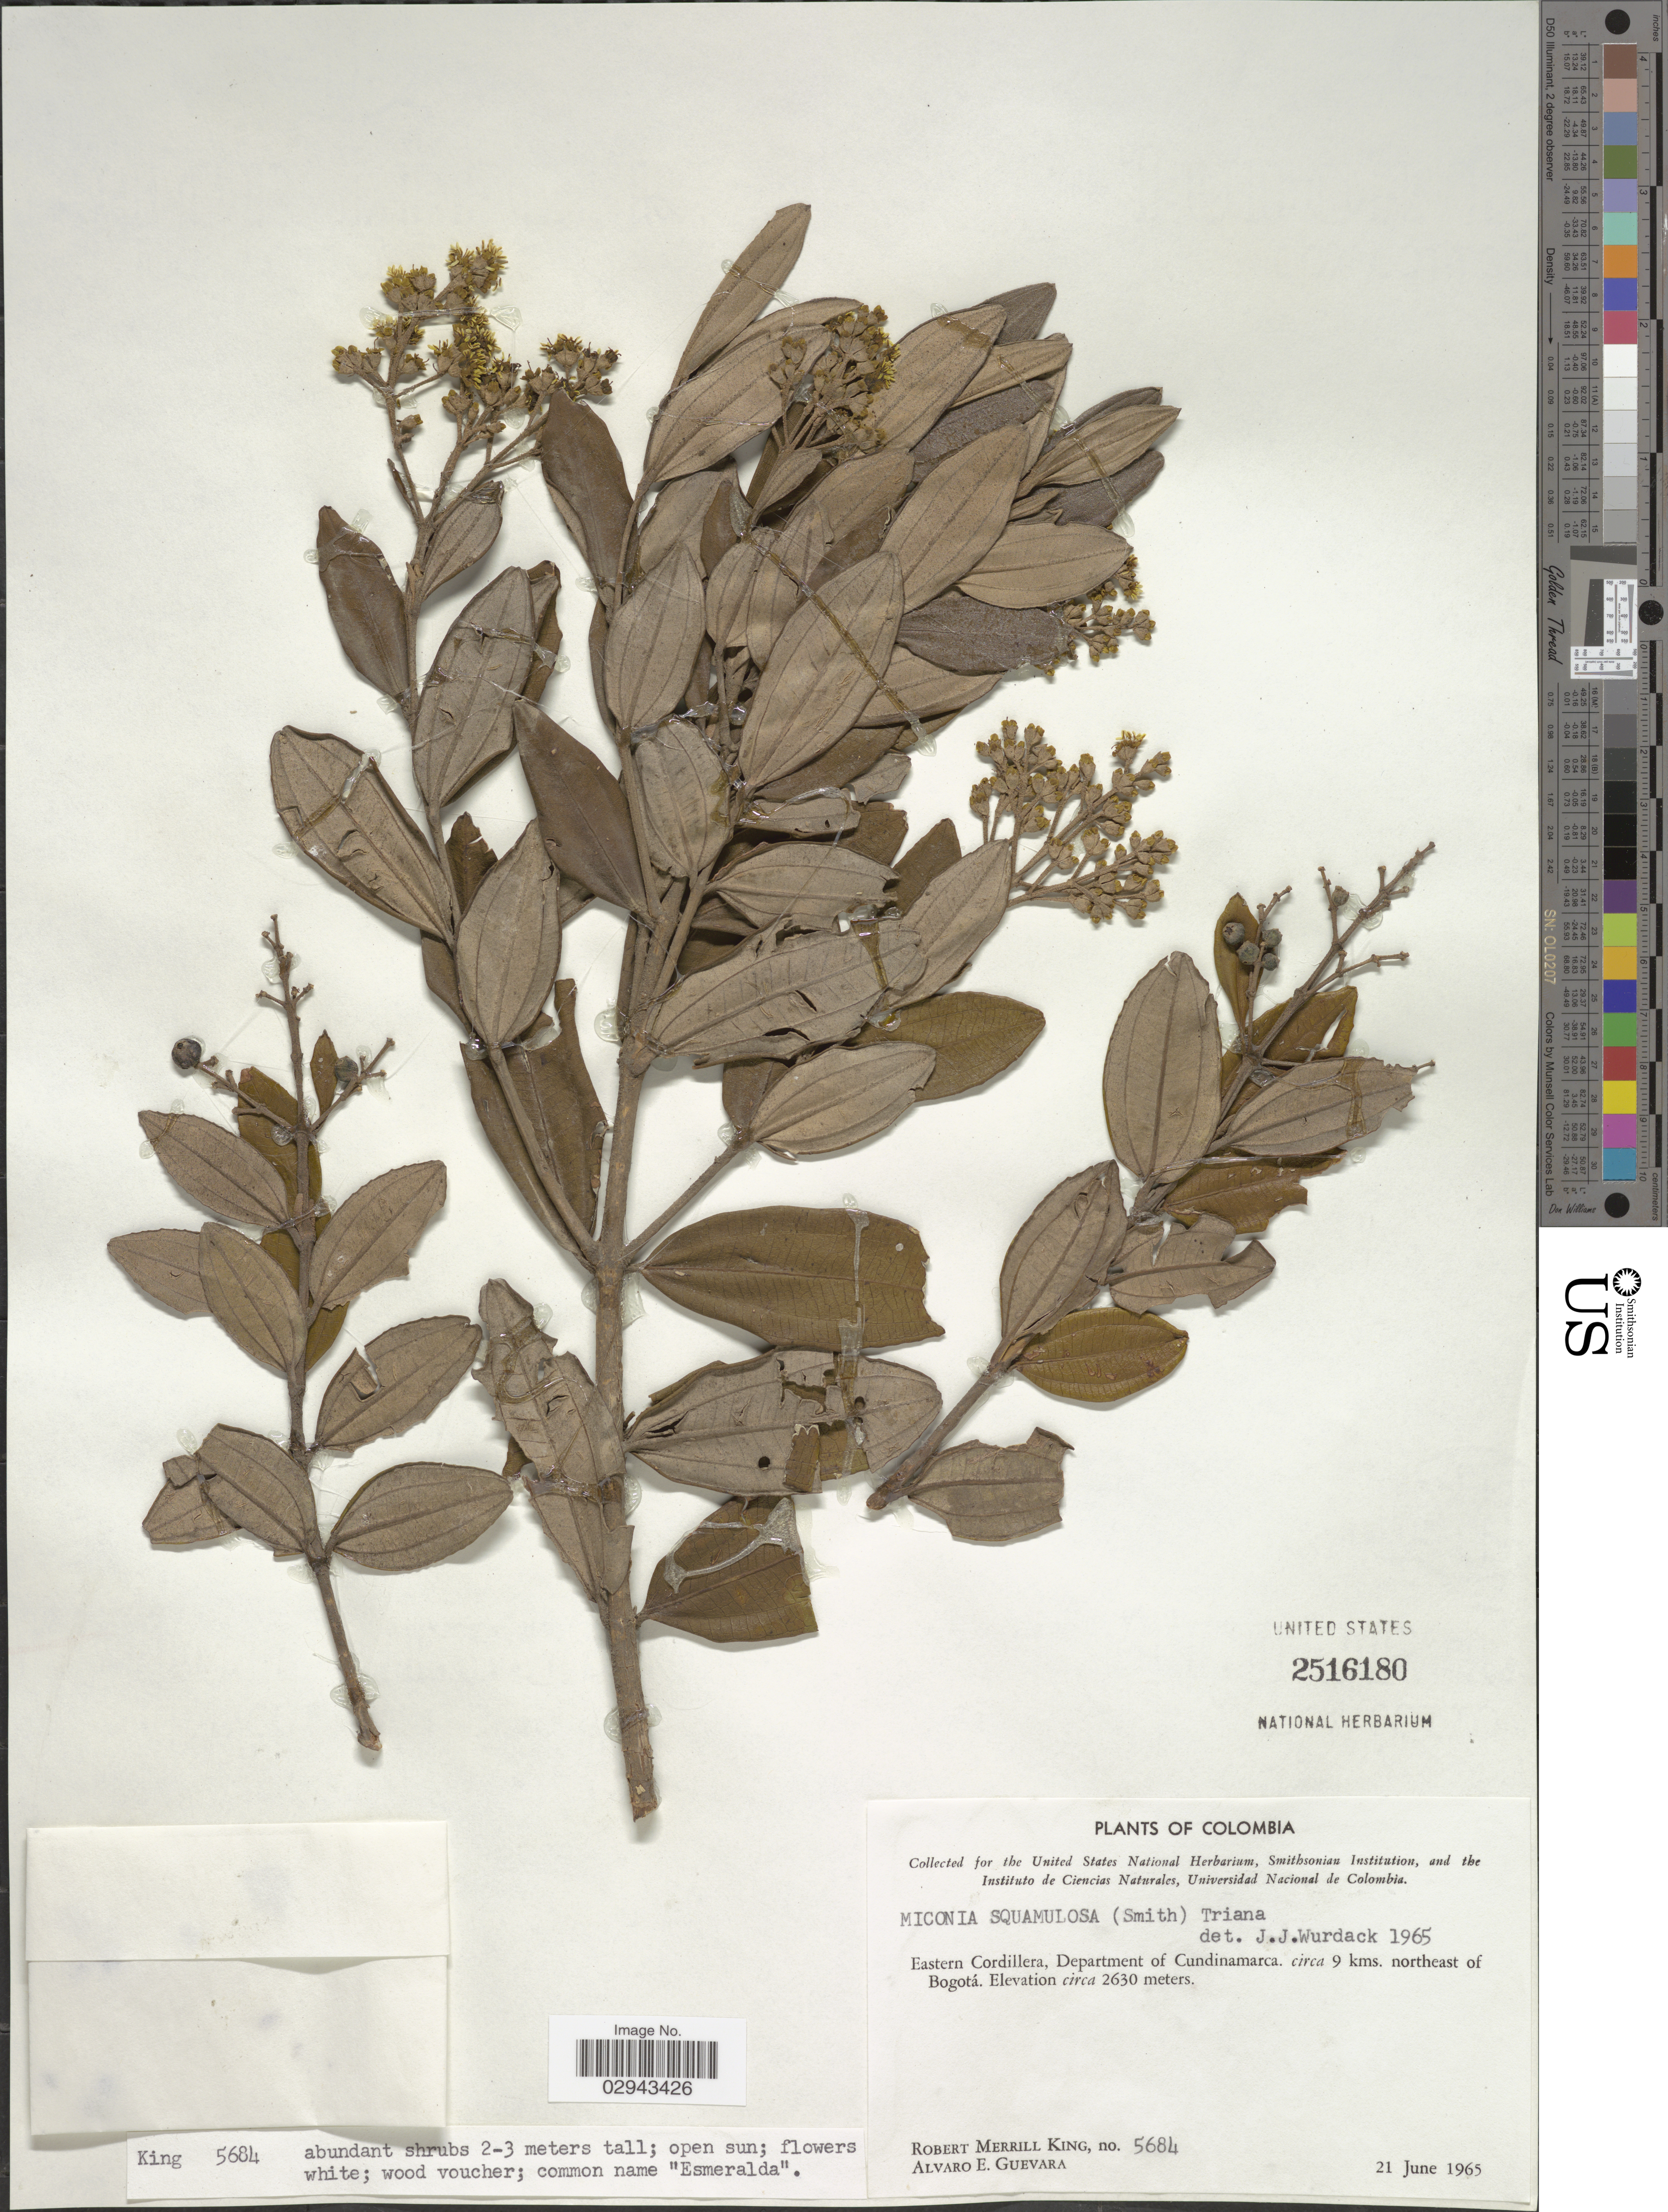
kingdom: Plantae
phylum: Tracheophyta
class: Magnoliopsida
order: Myrtales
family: Melastomataceae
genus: Miconia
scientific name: Miconia squamulosa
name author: (Sm.) Triana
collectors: R. M. King & A. E. Guevara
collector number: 5684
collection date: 1965-06-21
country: Colombia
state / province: Cundinamarca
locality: Eastern Cordillera, Department of Cundinamarca. circa 9 kms. northeast of Bogotá.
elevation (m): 2630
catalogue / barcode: US 2516180